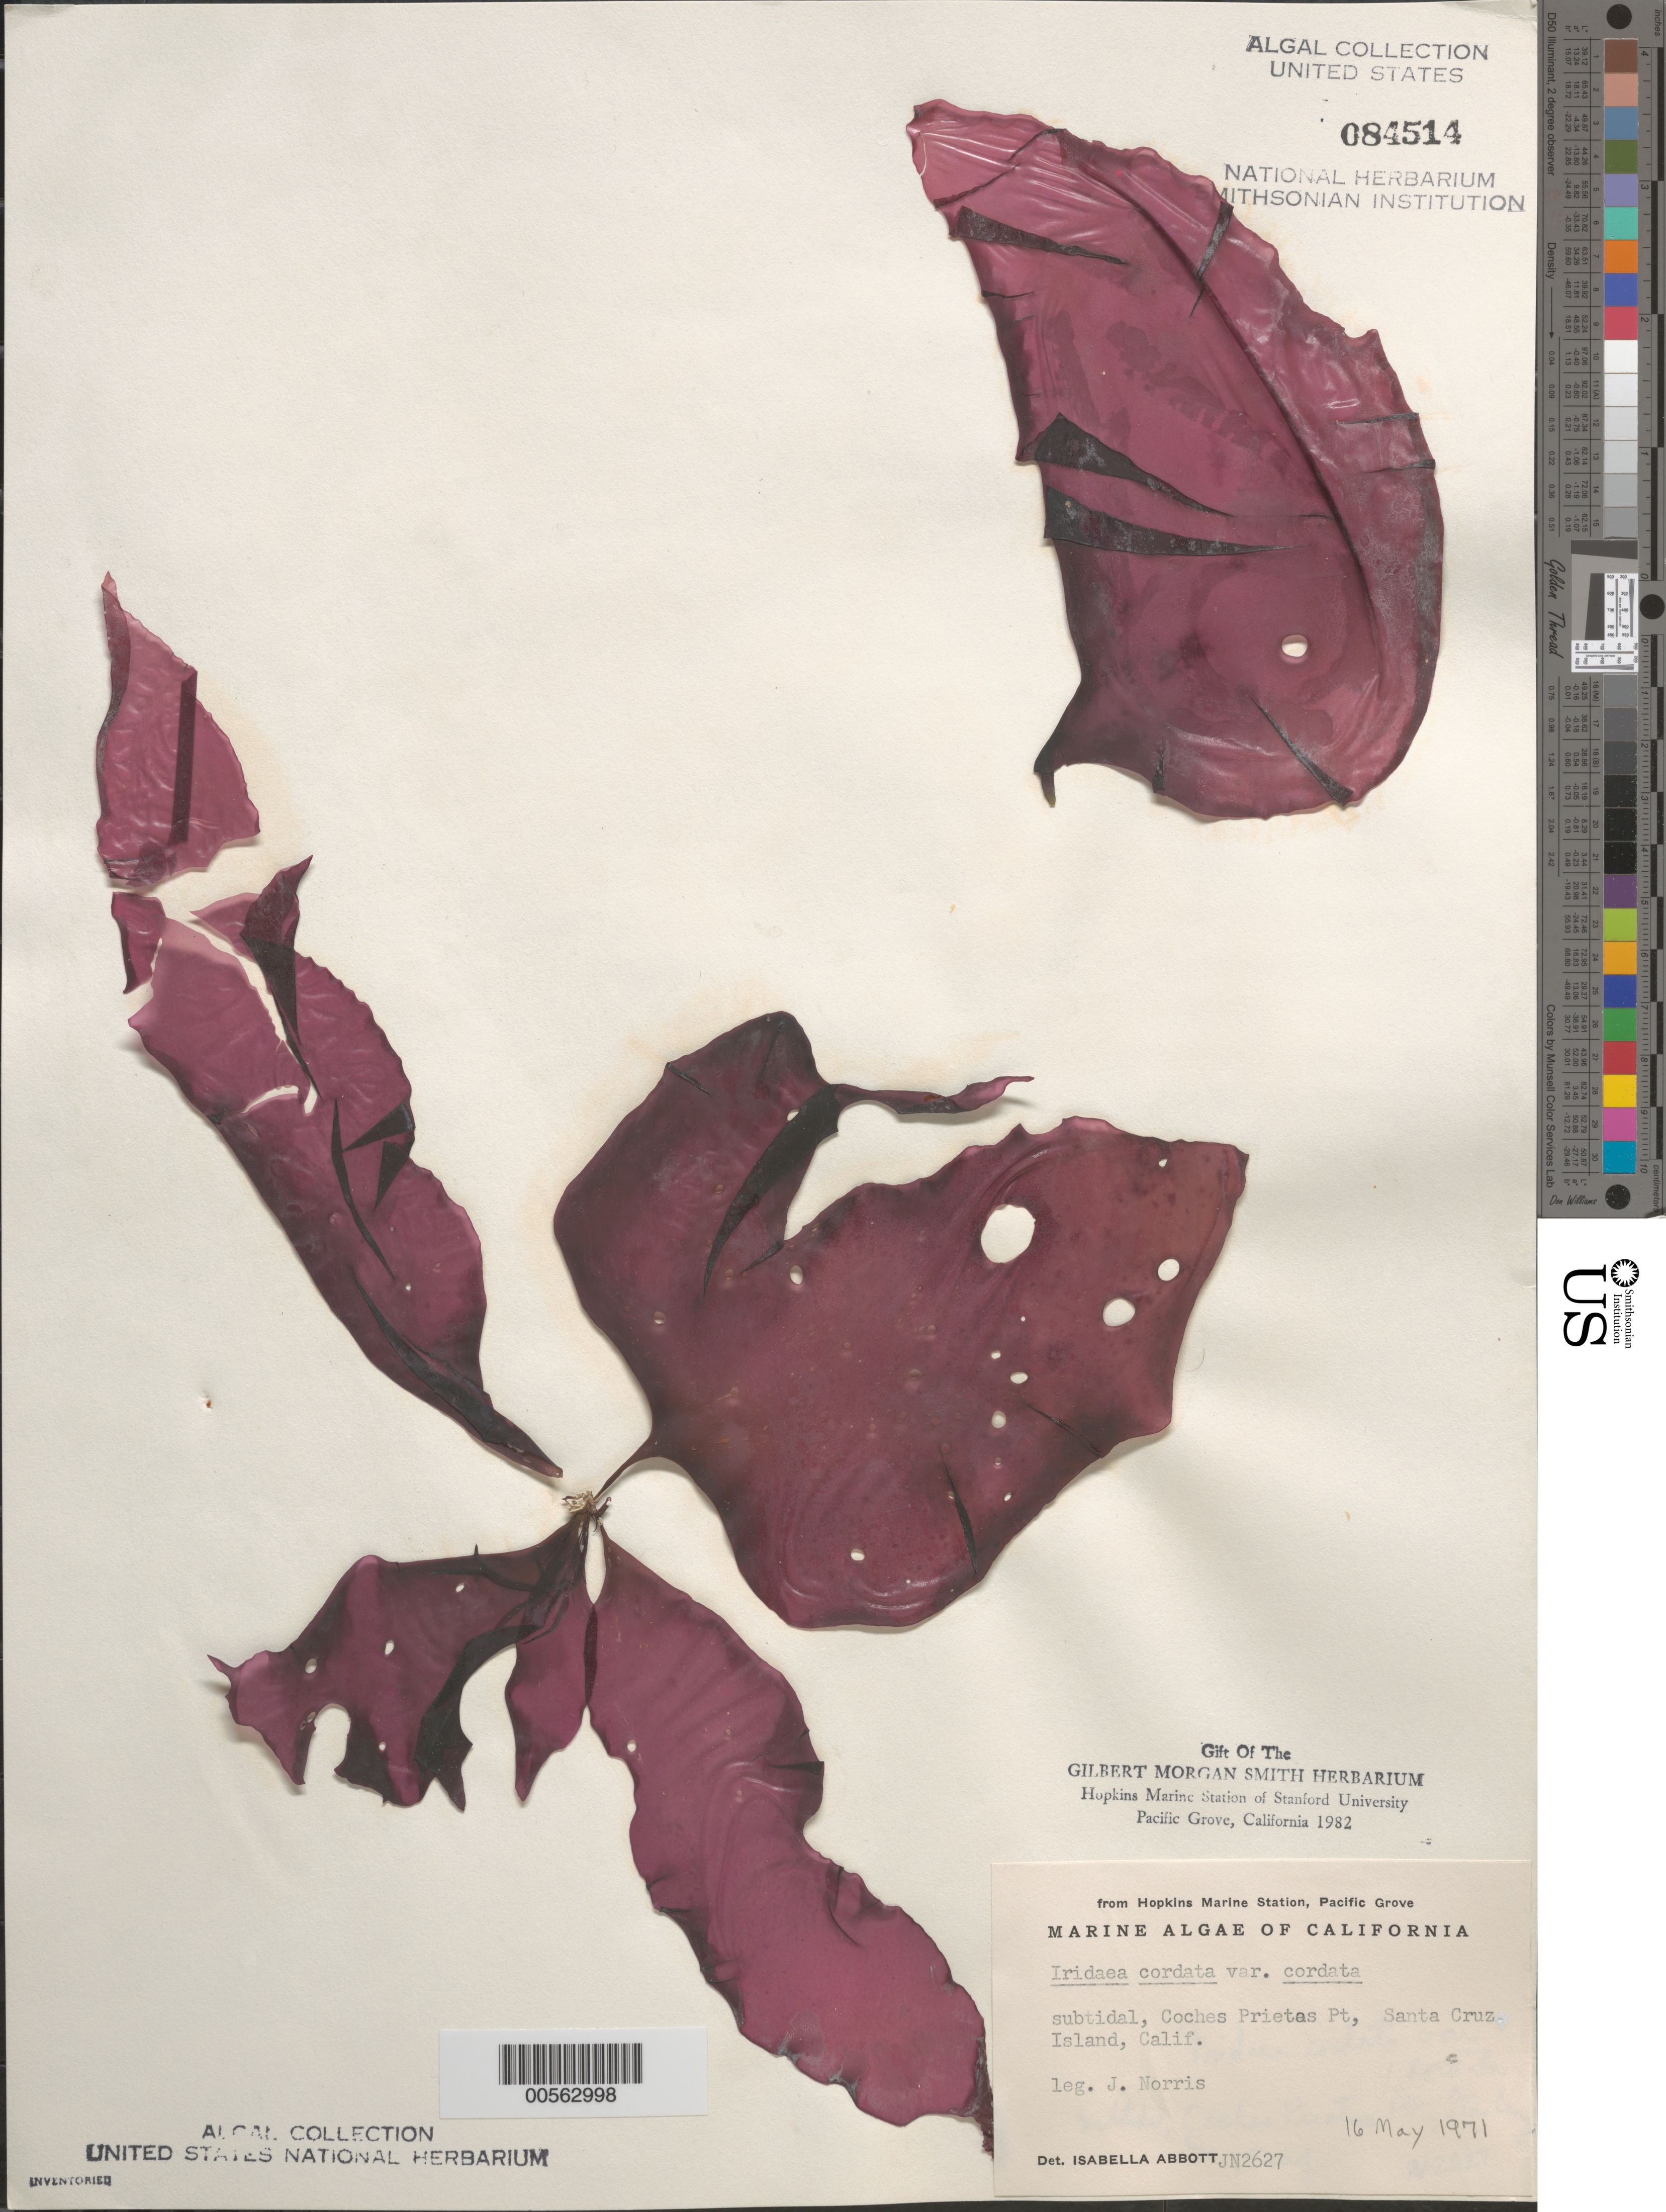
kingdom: Plantae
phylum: Rhodophyta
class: Florideophyceae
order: Gigartinales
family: Gigartinaceae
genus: Iridaea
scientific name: Iridaea cordata var. cordata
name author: (Turner) Bory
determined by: Abbott, Isabella A.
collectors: J. N. Norris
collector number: JN-2627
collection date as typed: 16 May 1971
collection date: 1971-05-16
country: United States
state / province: California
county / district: Santa Barbara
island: Santa Cruz Island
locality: Coches Prietos Point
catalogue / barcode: US 84514